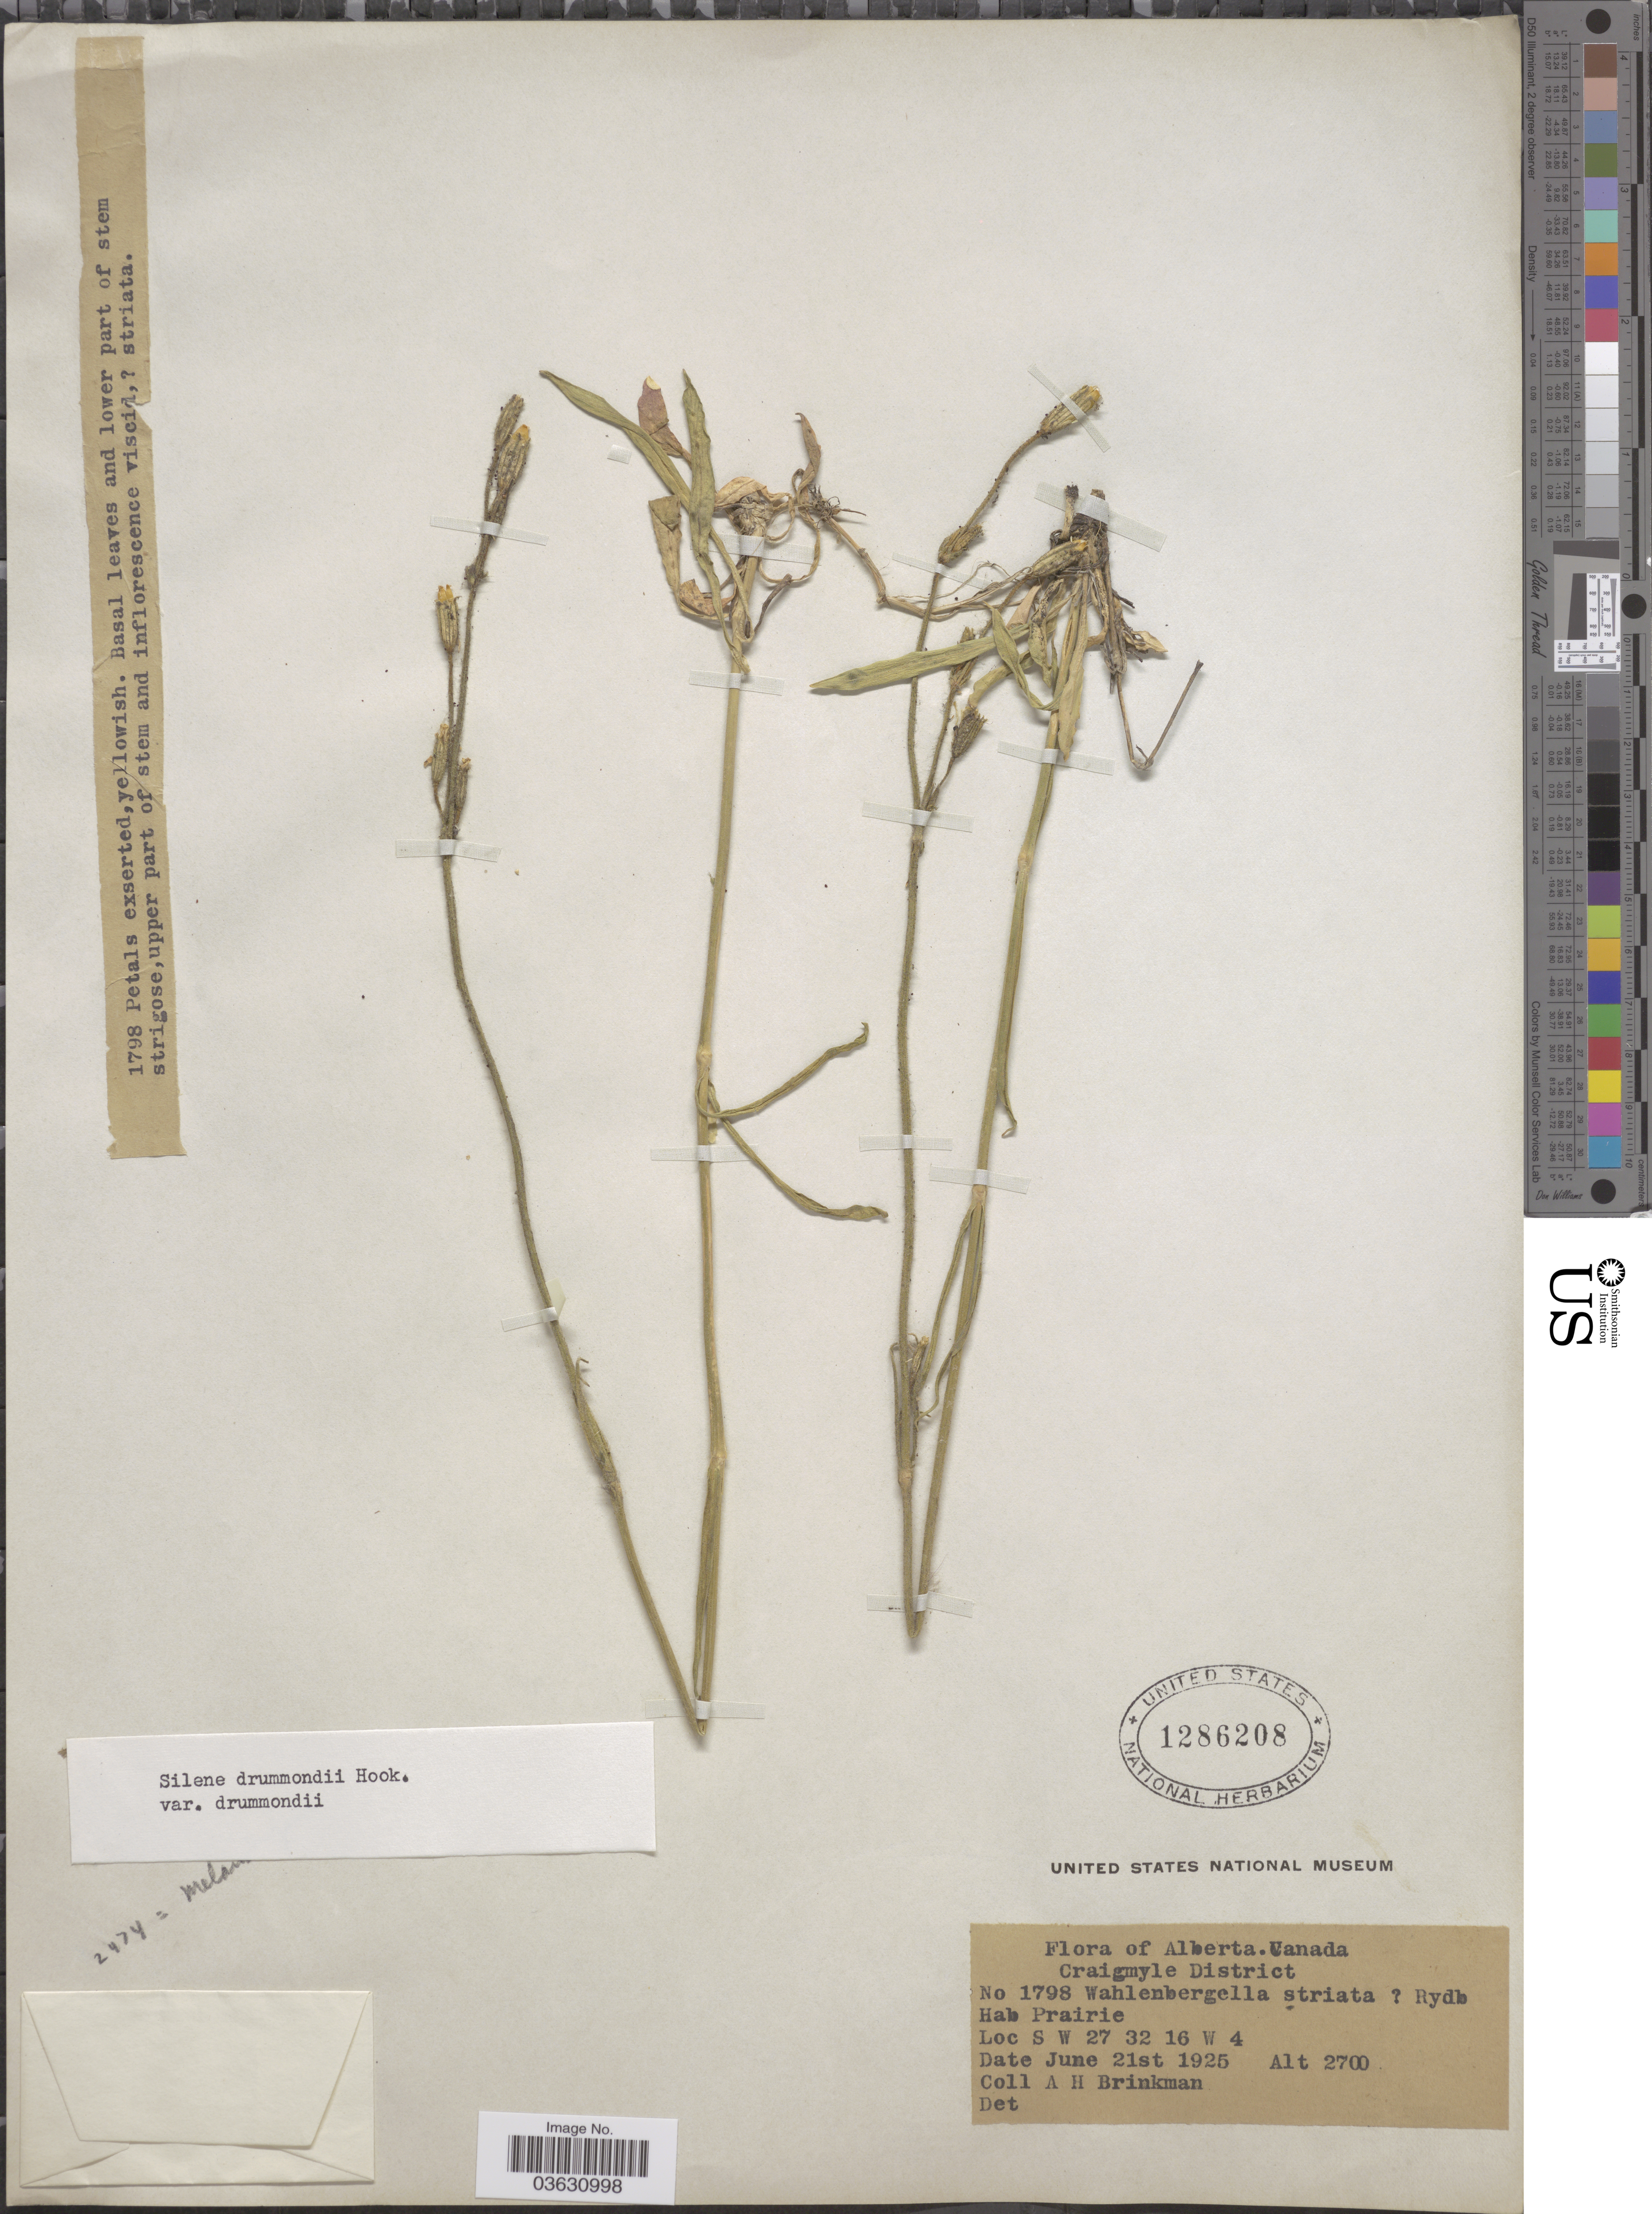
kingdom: Plantae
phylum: Tracheophyta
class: Magnoliopsida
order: Caryophyllales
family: Caryophyllaceae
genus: Silene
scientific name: Silene drummondii var. drummondii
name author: Hook.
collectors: A. Brinkman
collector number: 1798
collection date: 1925-06-21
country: Canada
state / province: Alberta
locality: Craigmyle District. S W 27 32 16 W 4.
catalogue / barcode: US 1286208